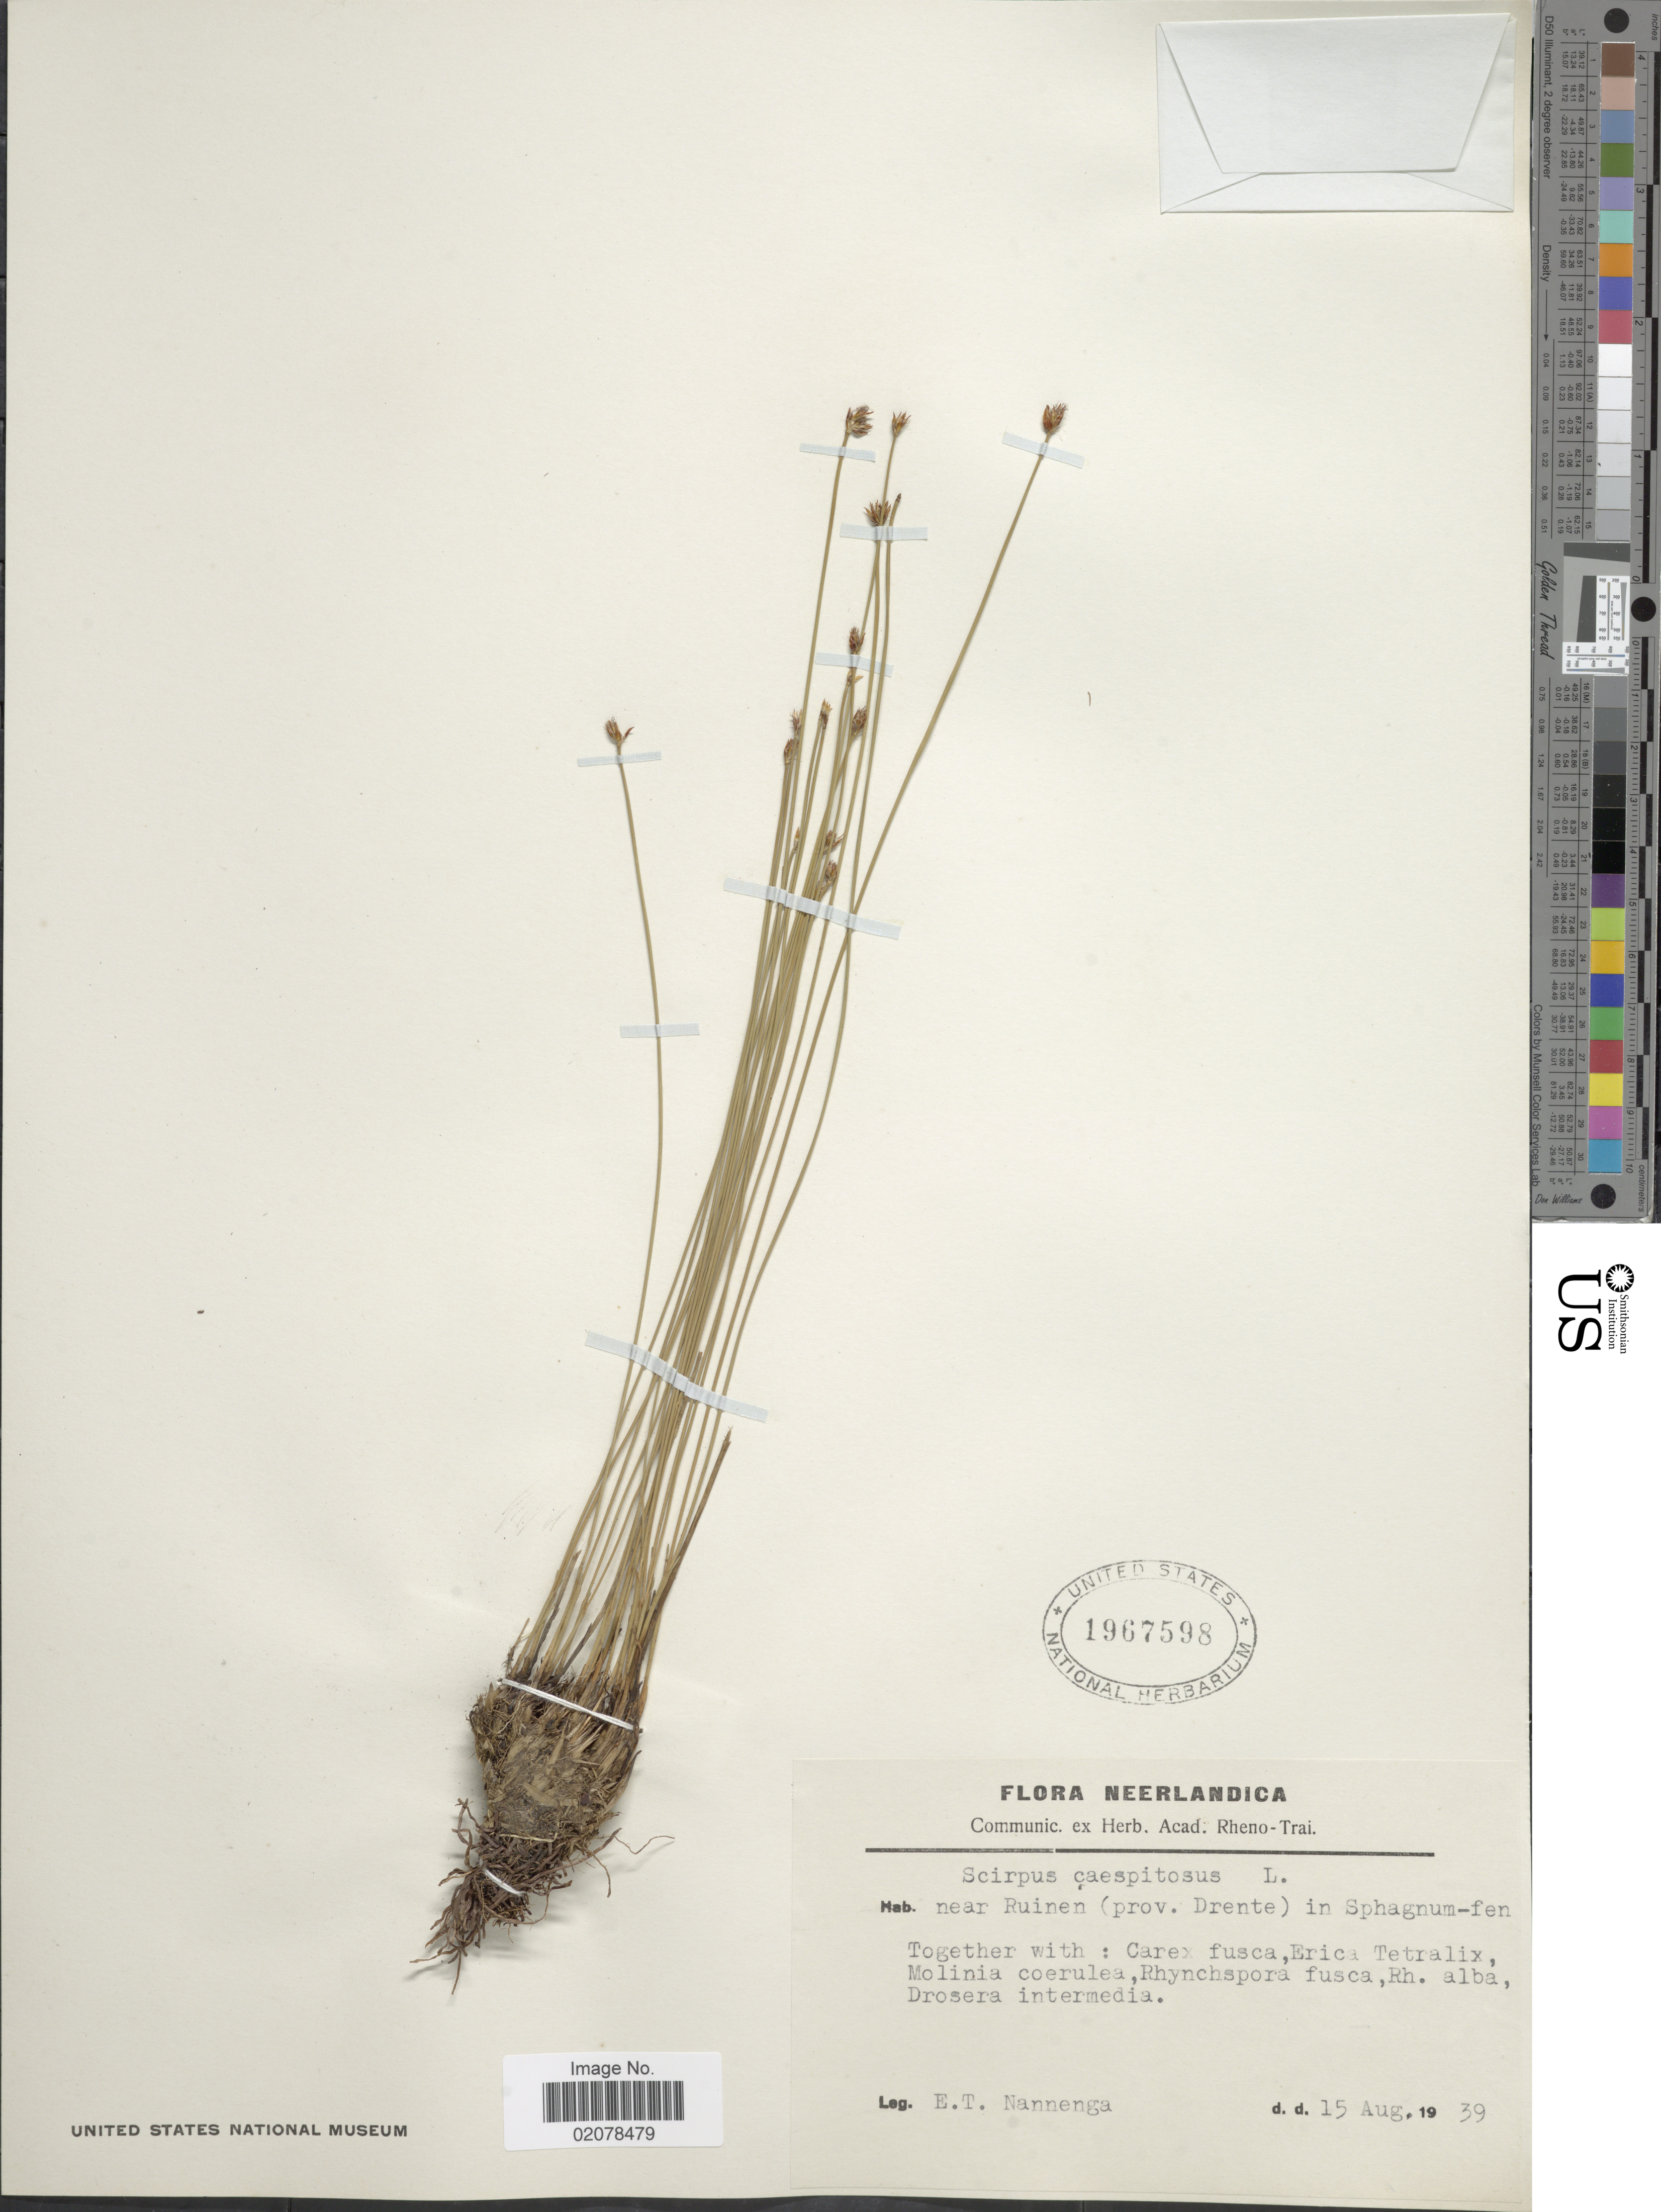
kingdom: Plantae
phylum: Tracheophyta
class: Liliopsida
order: Poales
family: Cyperaceae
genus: Trichophorum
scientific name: Trichophorum cespitosum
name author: (L.) Hartm.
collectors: E. Nannenga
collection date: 1939-08-15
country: Netherlands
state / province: Drenthe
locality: Near Ruinen uin Sphagnum-fen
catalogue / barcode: US 1967598